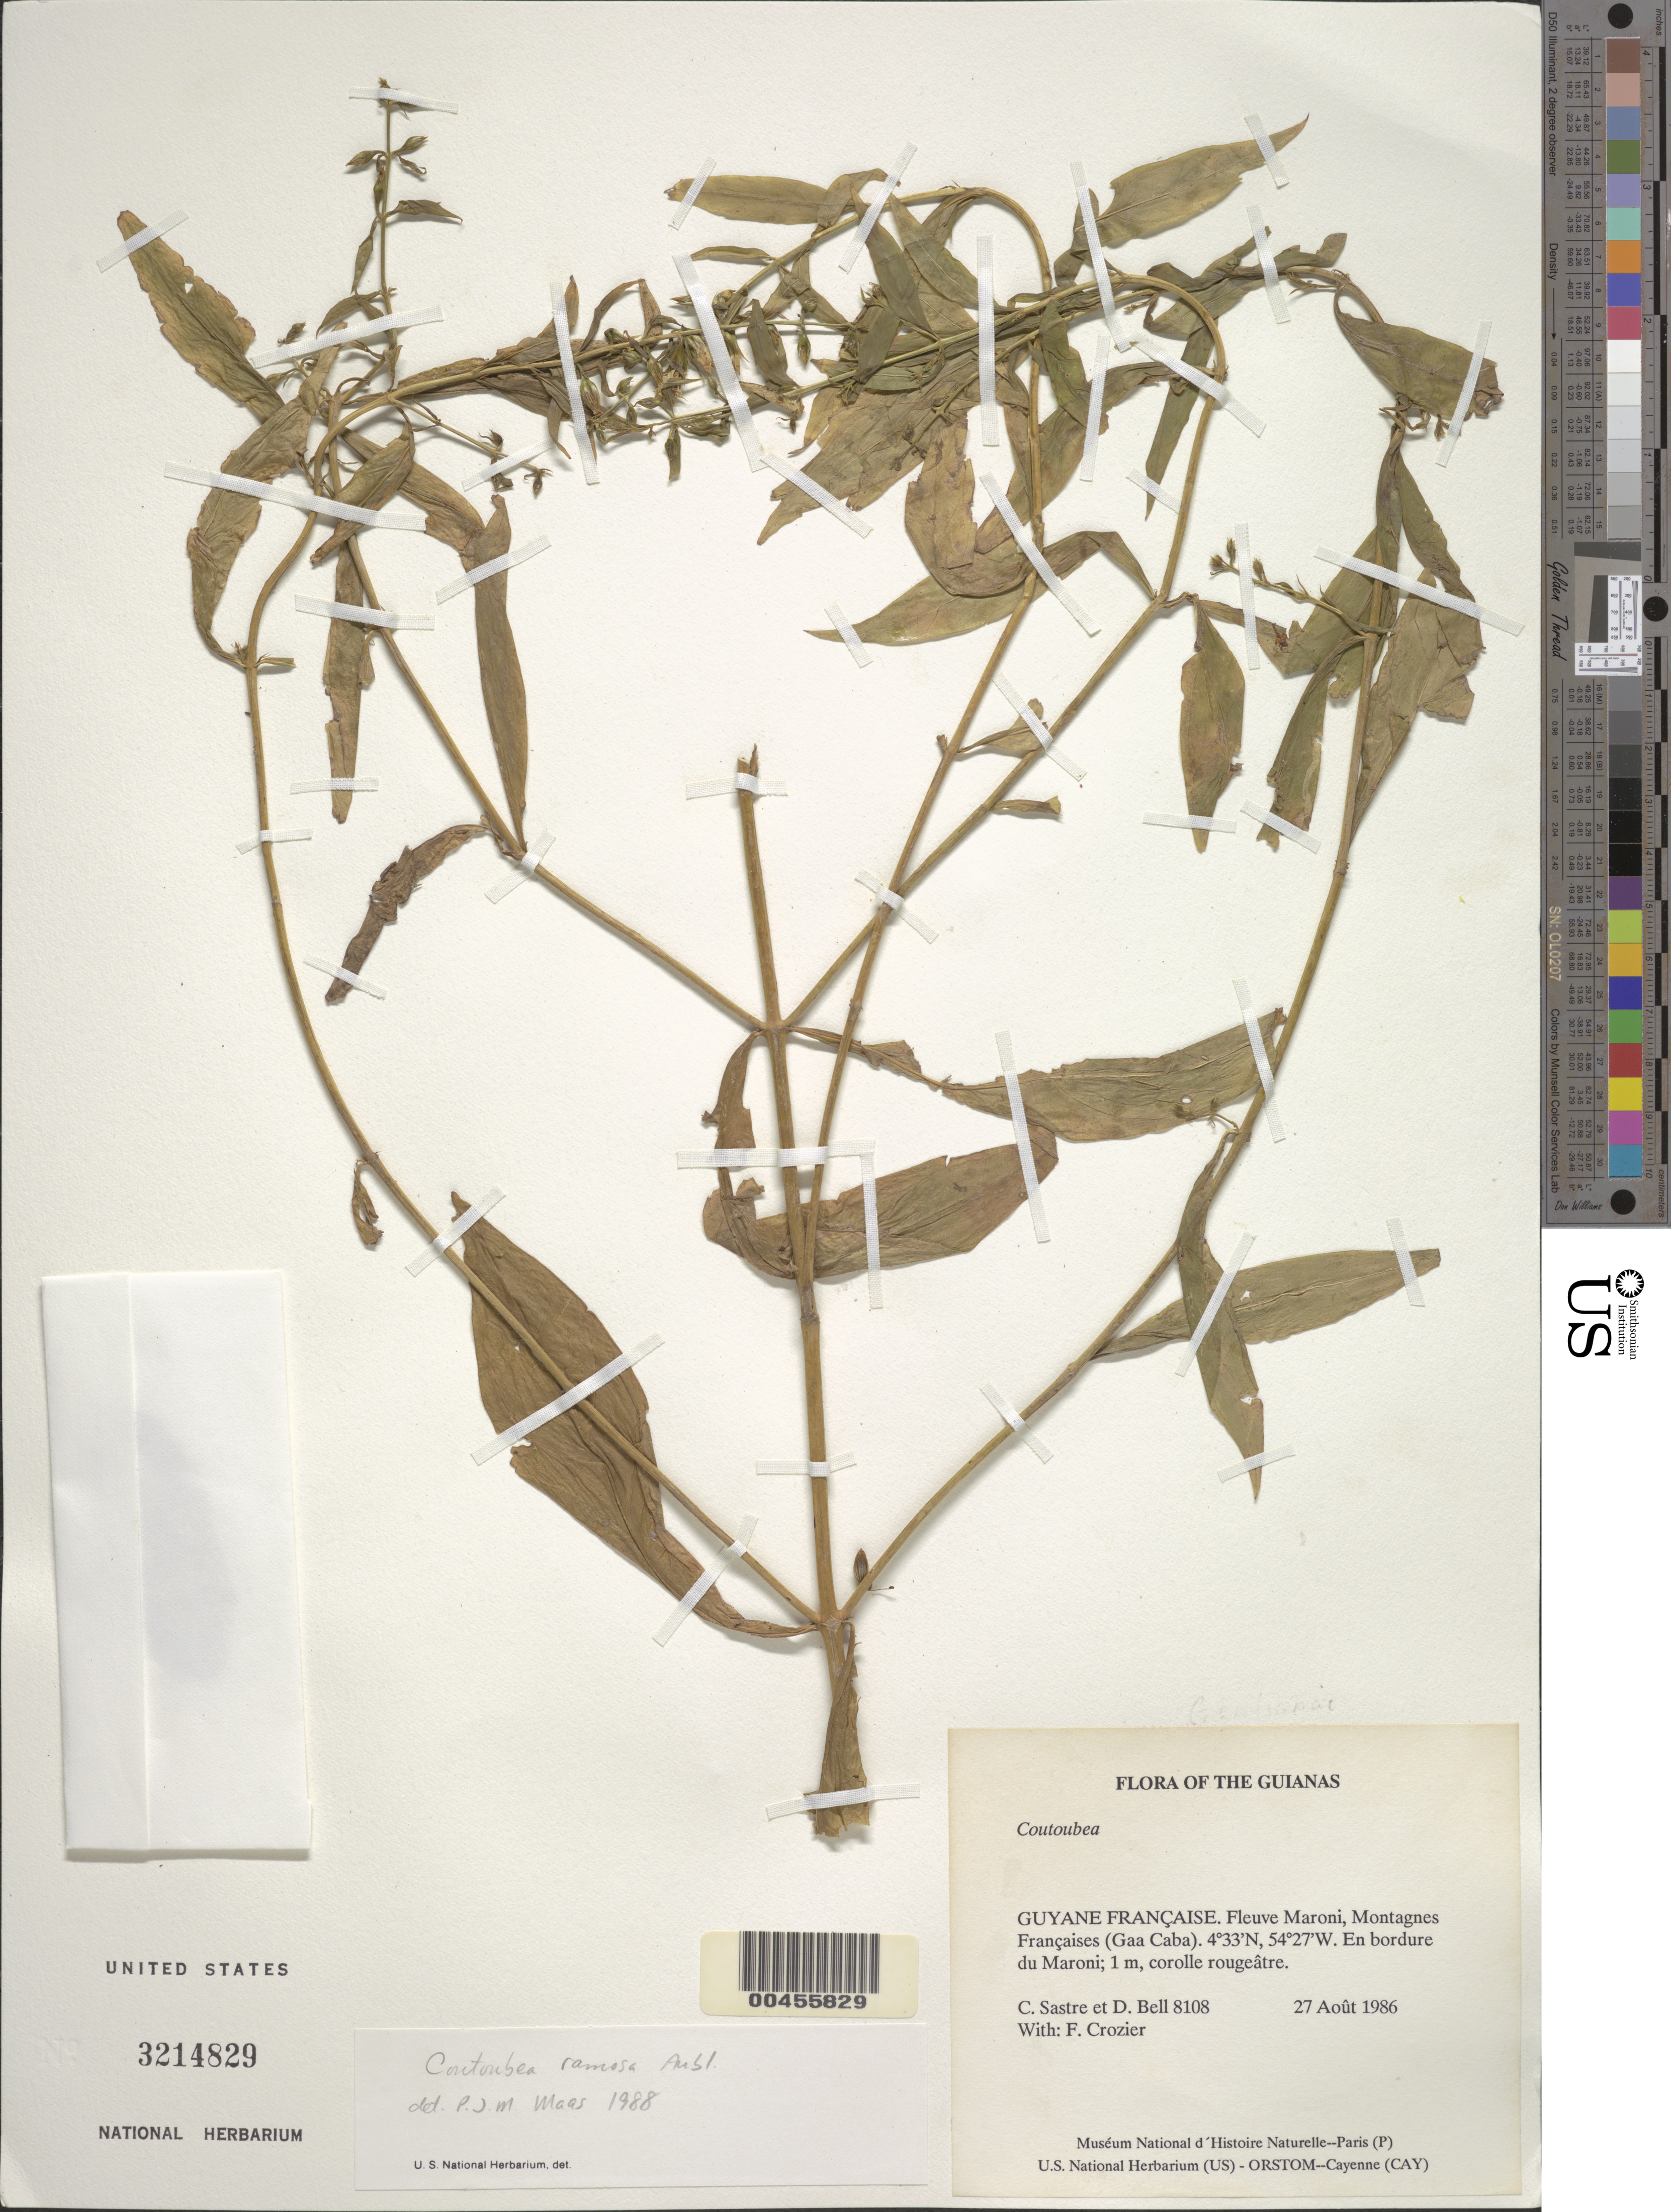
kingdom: Plantae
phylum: Tracheophyta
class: Magnoliopsida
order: Gentianales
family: Gentianaceae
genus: Coutoubea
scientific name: Coutoubea ramosa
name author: Aubl.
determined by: Maas, Paul J. M.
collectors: C. H. L. Sastre, D. A. Bell & F. Crozier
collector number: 8108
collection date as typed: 27 August 1986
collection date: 1986-08-27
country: French Guiana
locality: Fleuve Maroni, Montagnes Françaises (Gaa Caba). En bordure du Maroni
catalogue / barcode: US 3214829